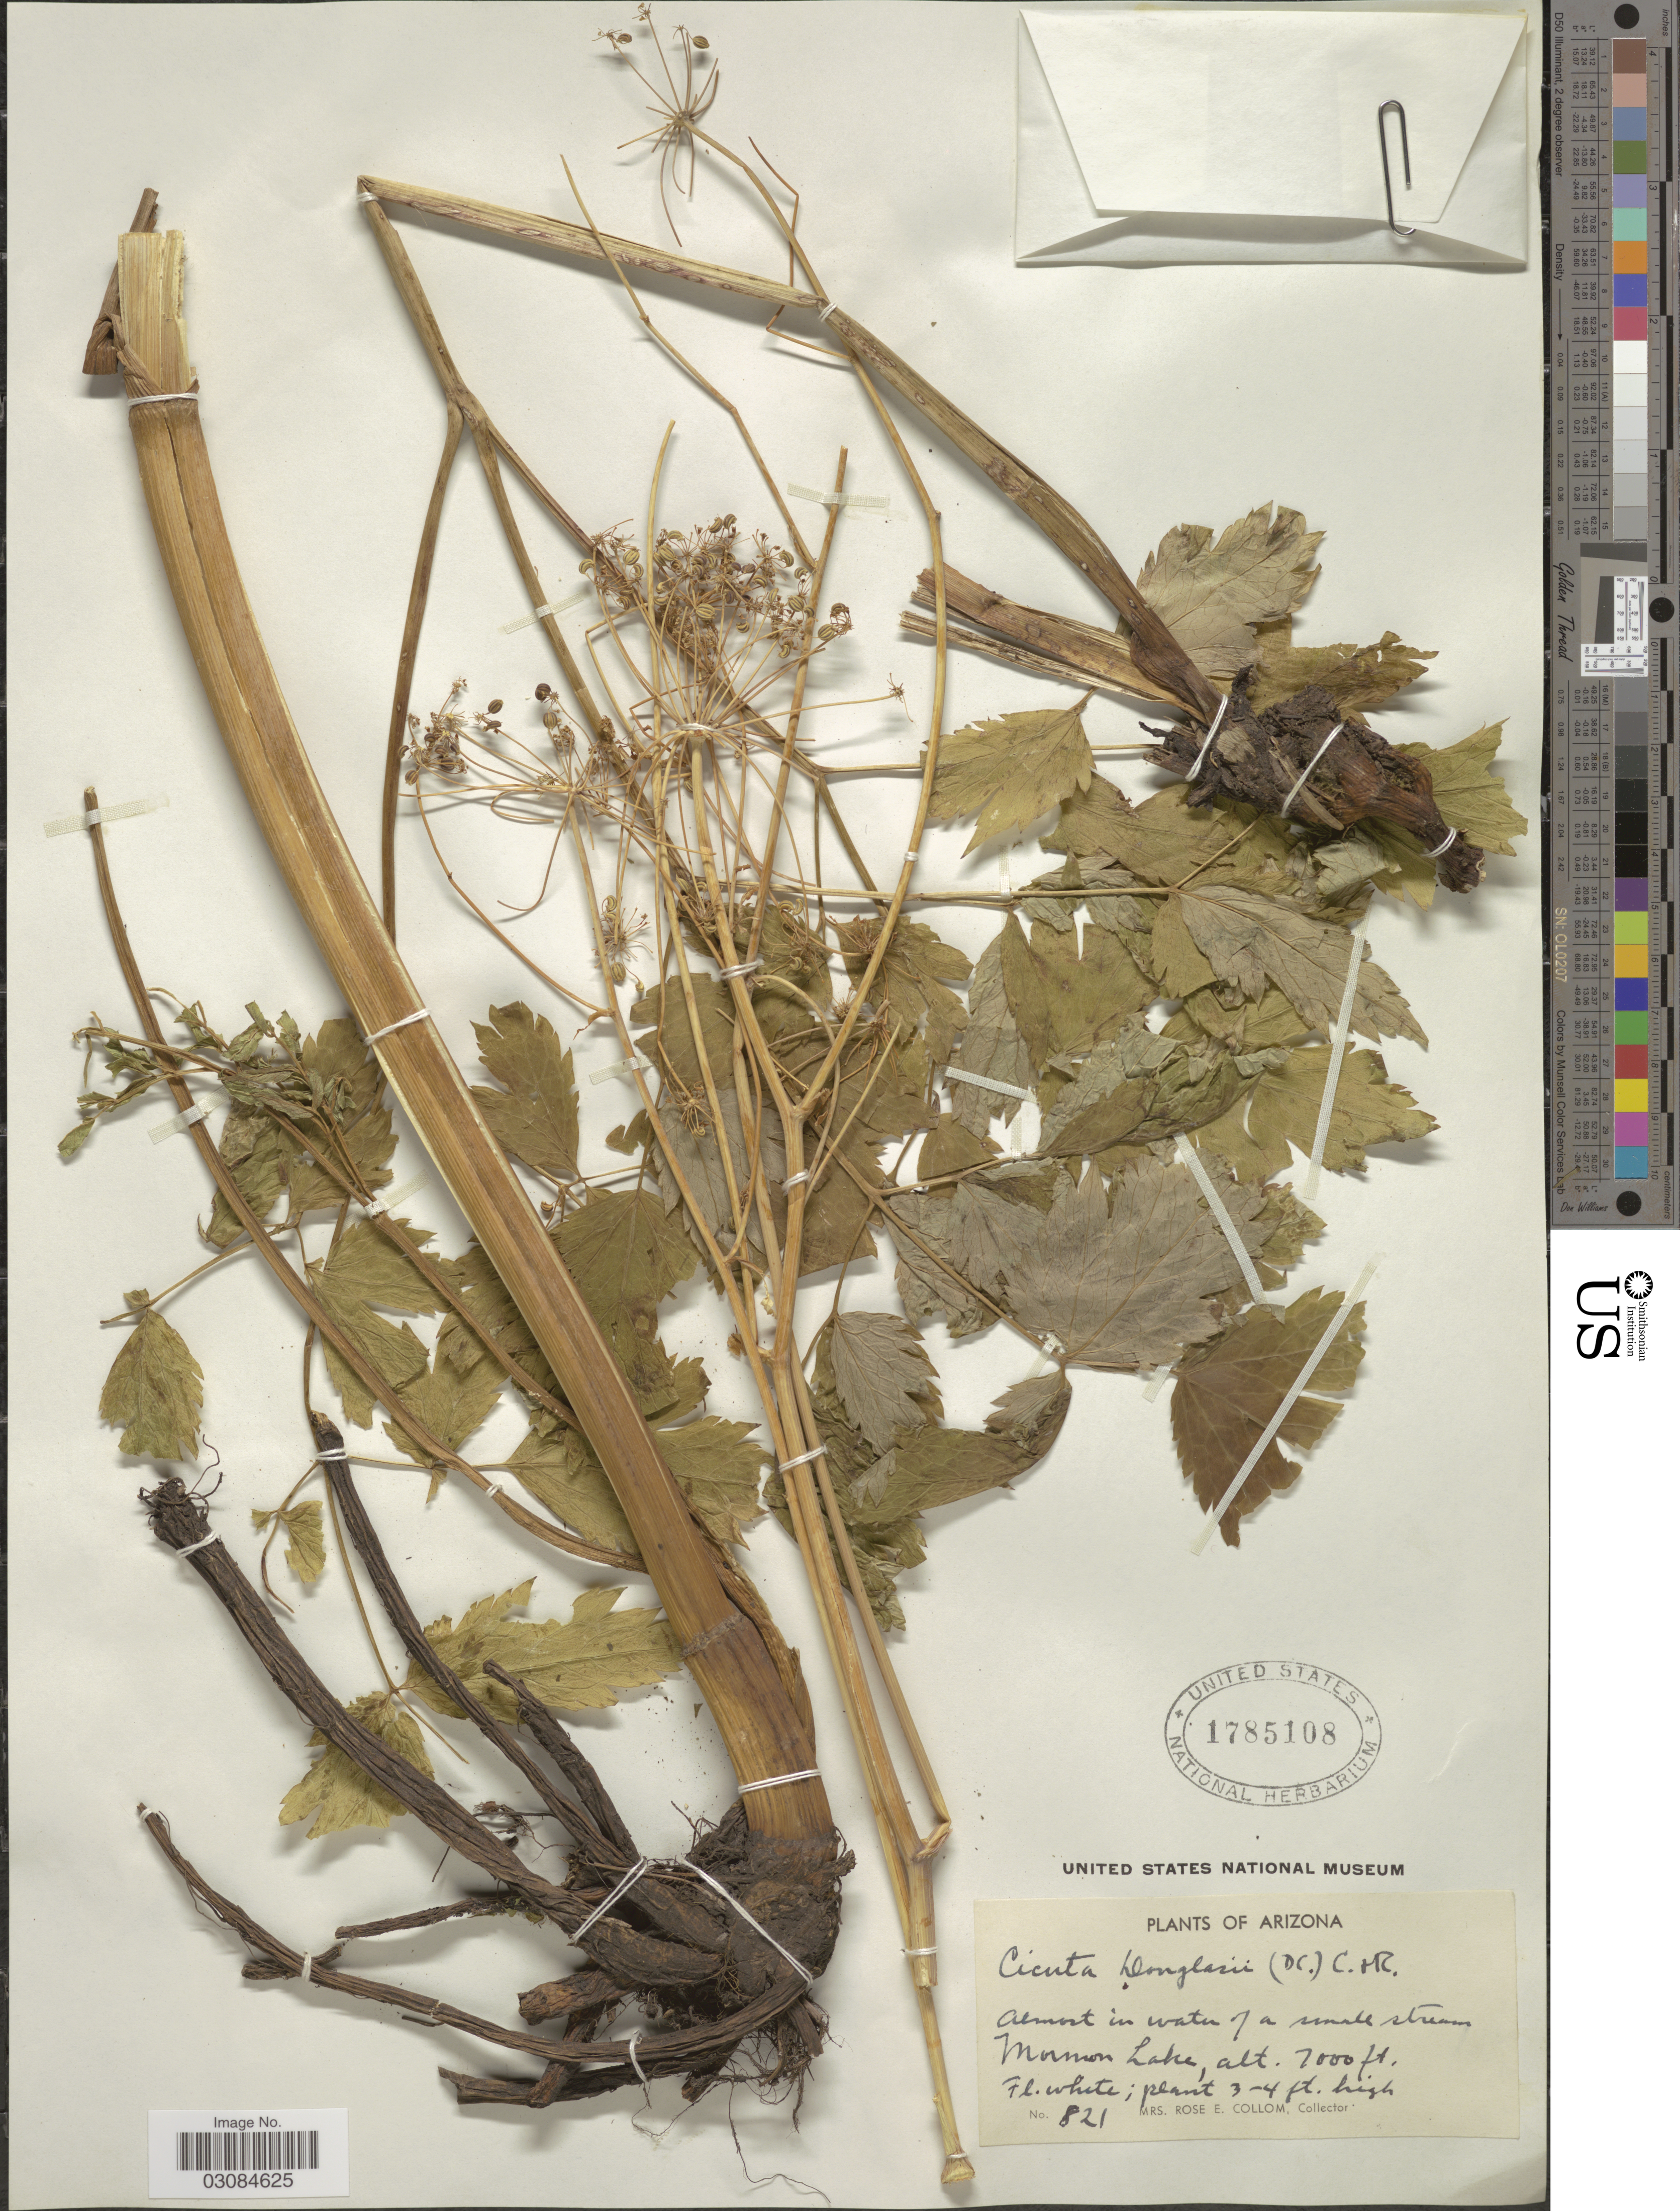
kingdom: Plantae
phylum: Tracheophyta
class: Magnoliopsida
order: Apiales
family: Apiaceae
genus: Cicuta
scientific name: Cicuta occidentalis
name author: Greene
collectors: R. E. Collom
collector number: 821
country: United States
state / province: Arizona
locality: Mormon Lake.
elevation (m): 2134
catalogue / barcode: US 1785108